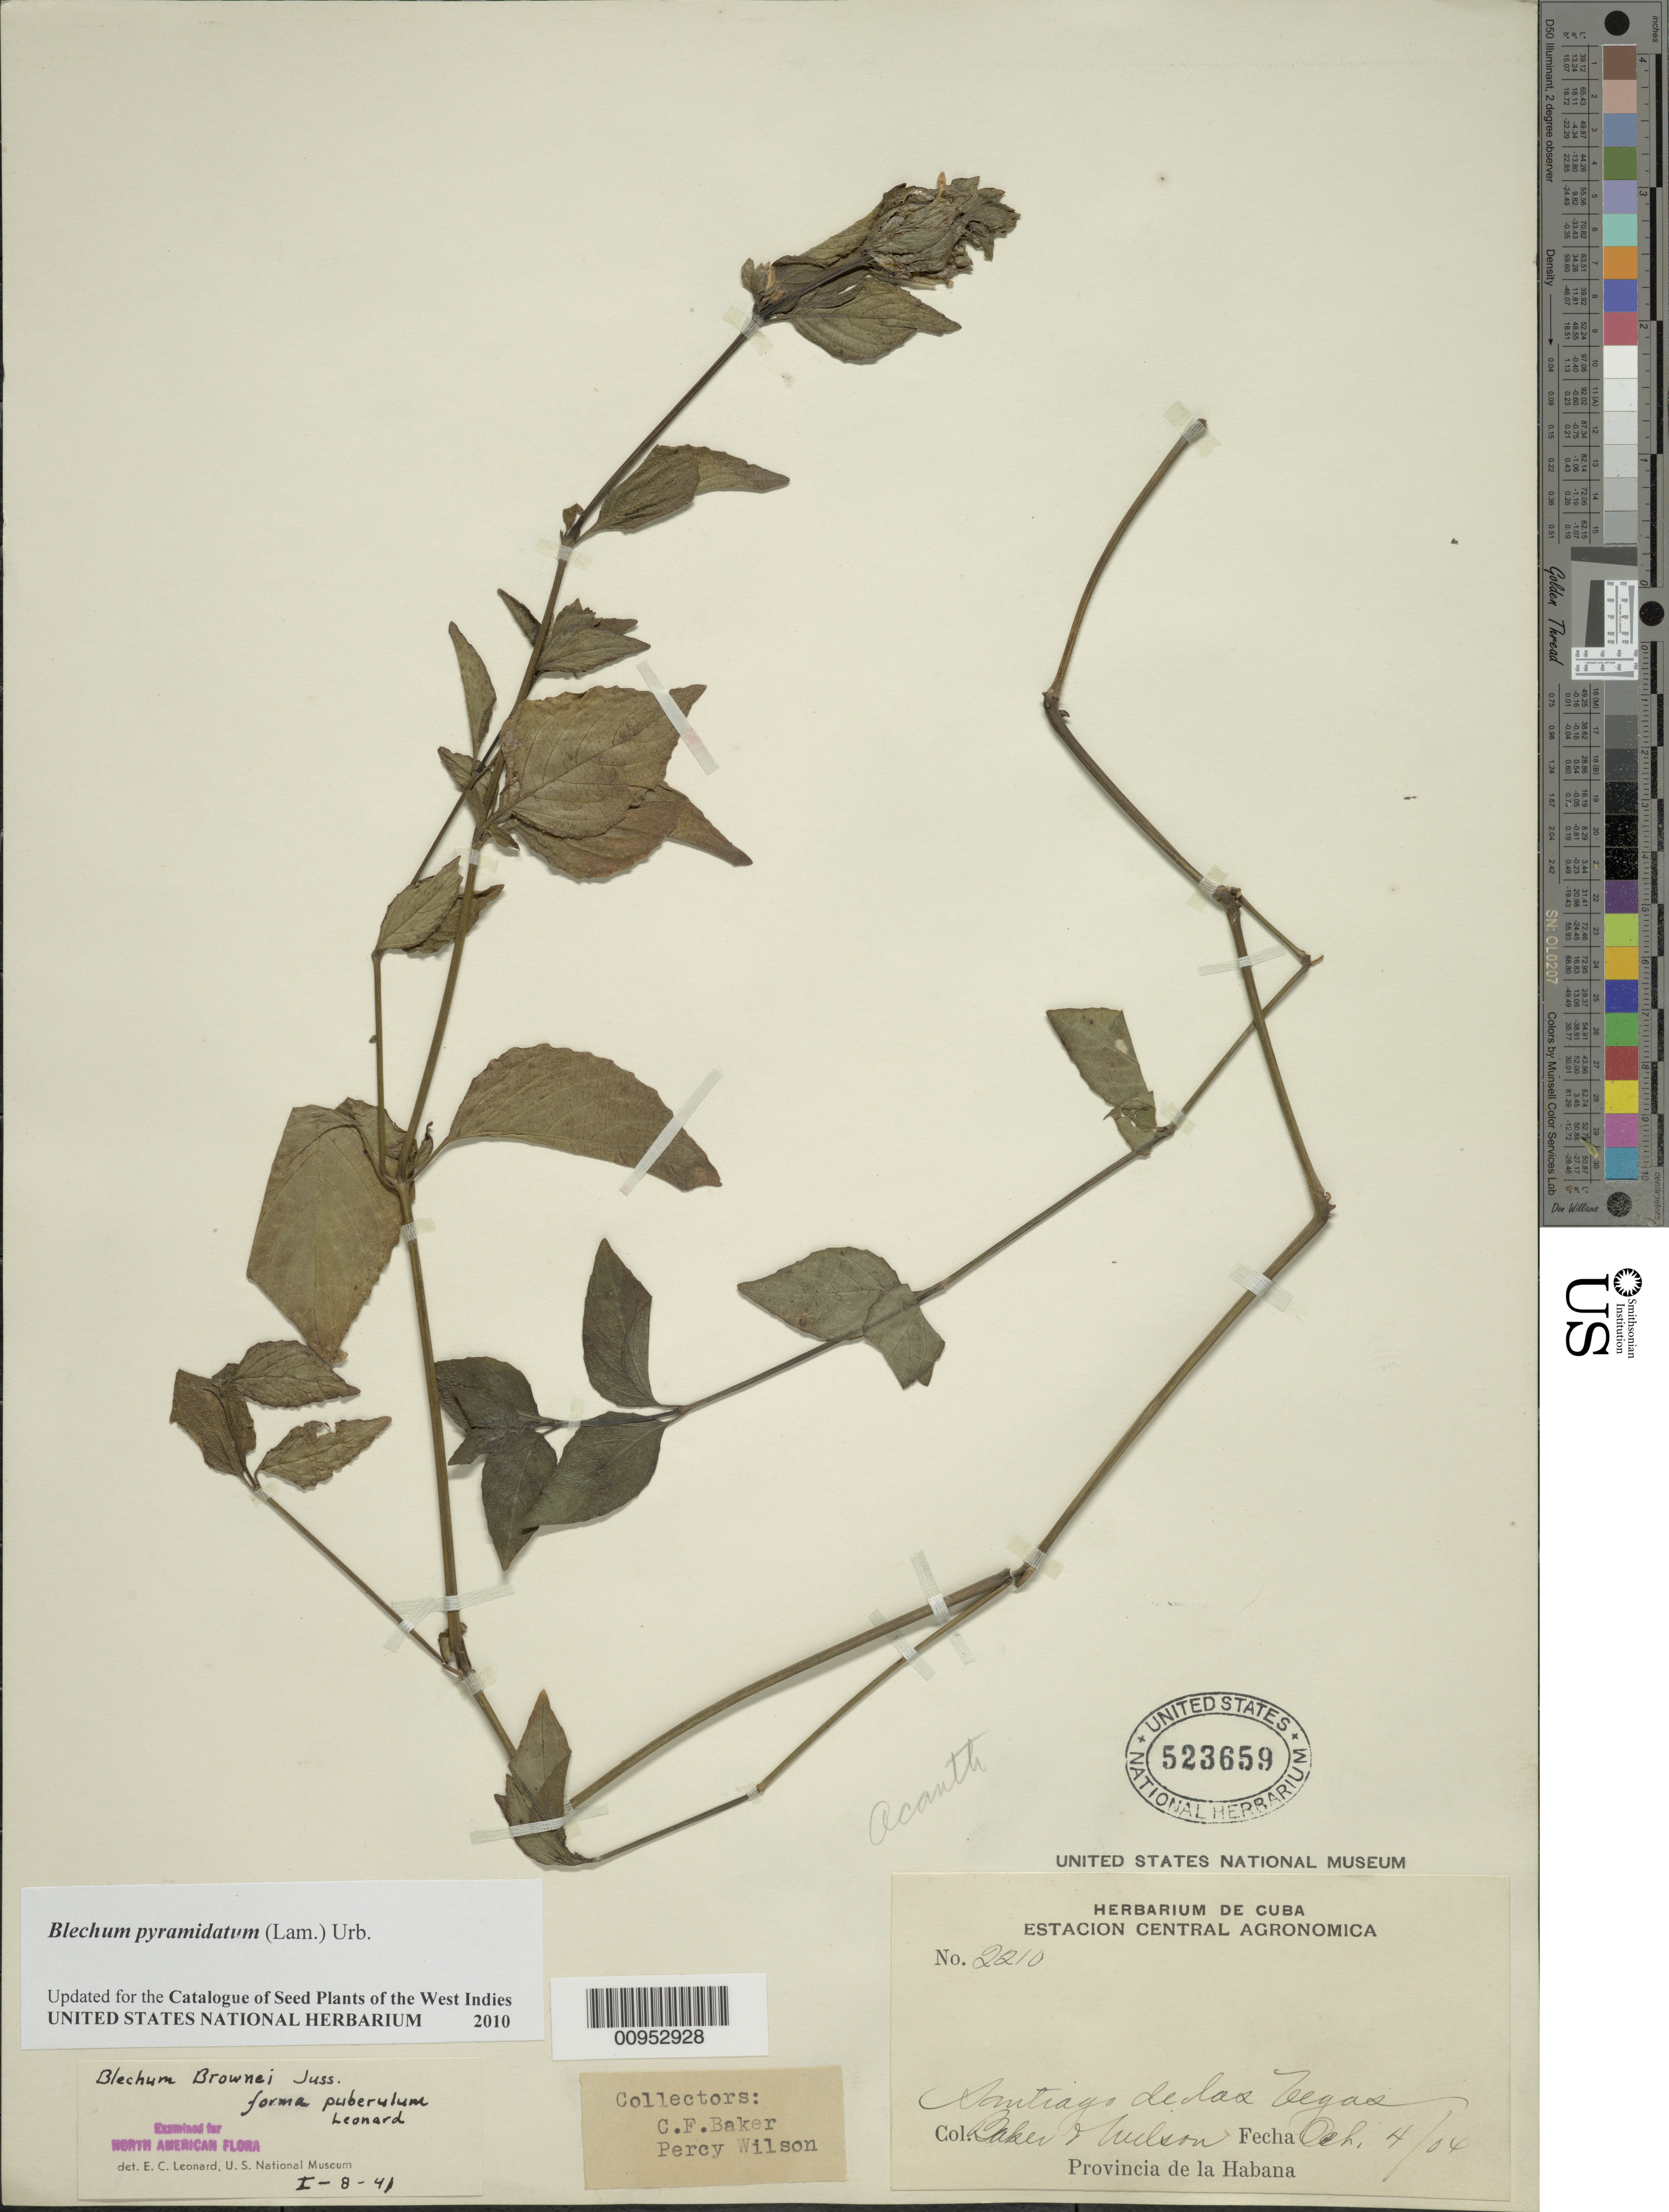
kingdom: Plantae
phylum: Tracheophyta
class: Magnoliopsida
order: Lamiales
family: Acanthaceae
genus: Blechum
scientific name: Blechum pyramidatum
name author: (Lam.) Urb.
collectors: C. F. Baker & P. Wilson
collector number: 2210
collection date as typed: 04 Oct 1904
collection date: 1904-10-04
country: Cuba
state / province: La Habana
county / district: Municipio Boyeros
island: Cuba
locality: Santiago de las Vegas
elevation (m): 97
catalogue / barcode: US 523659